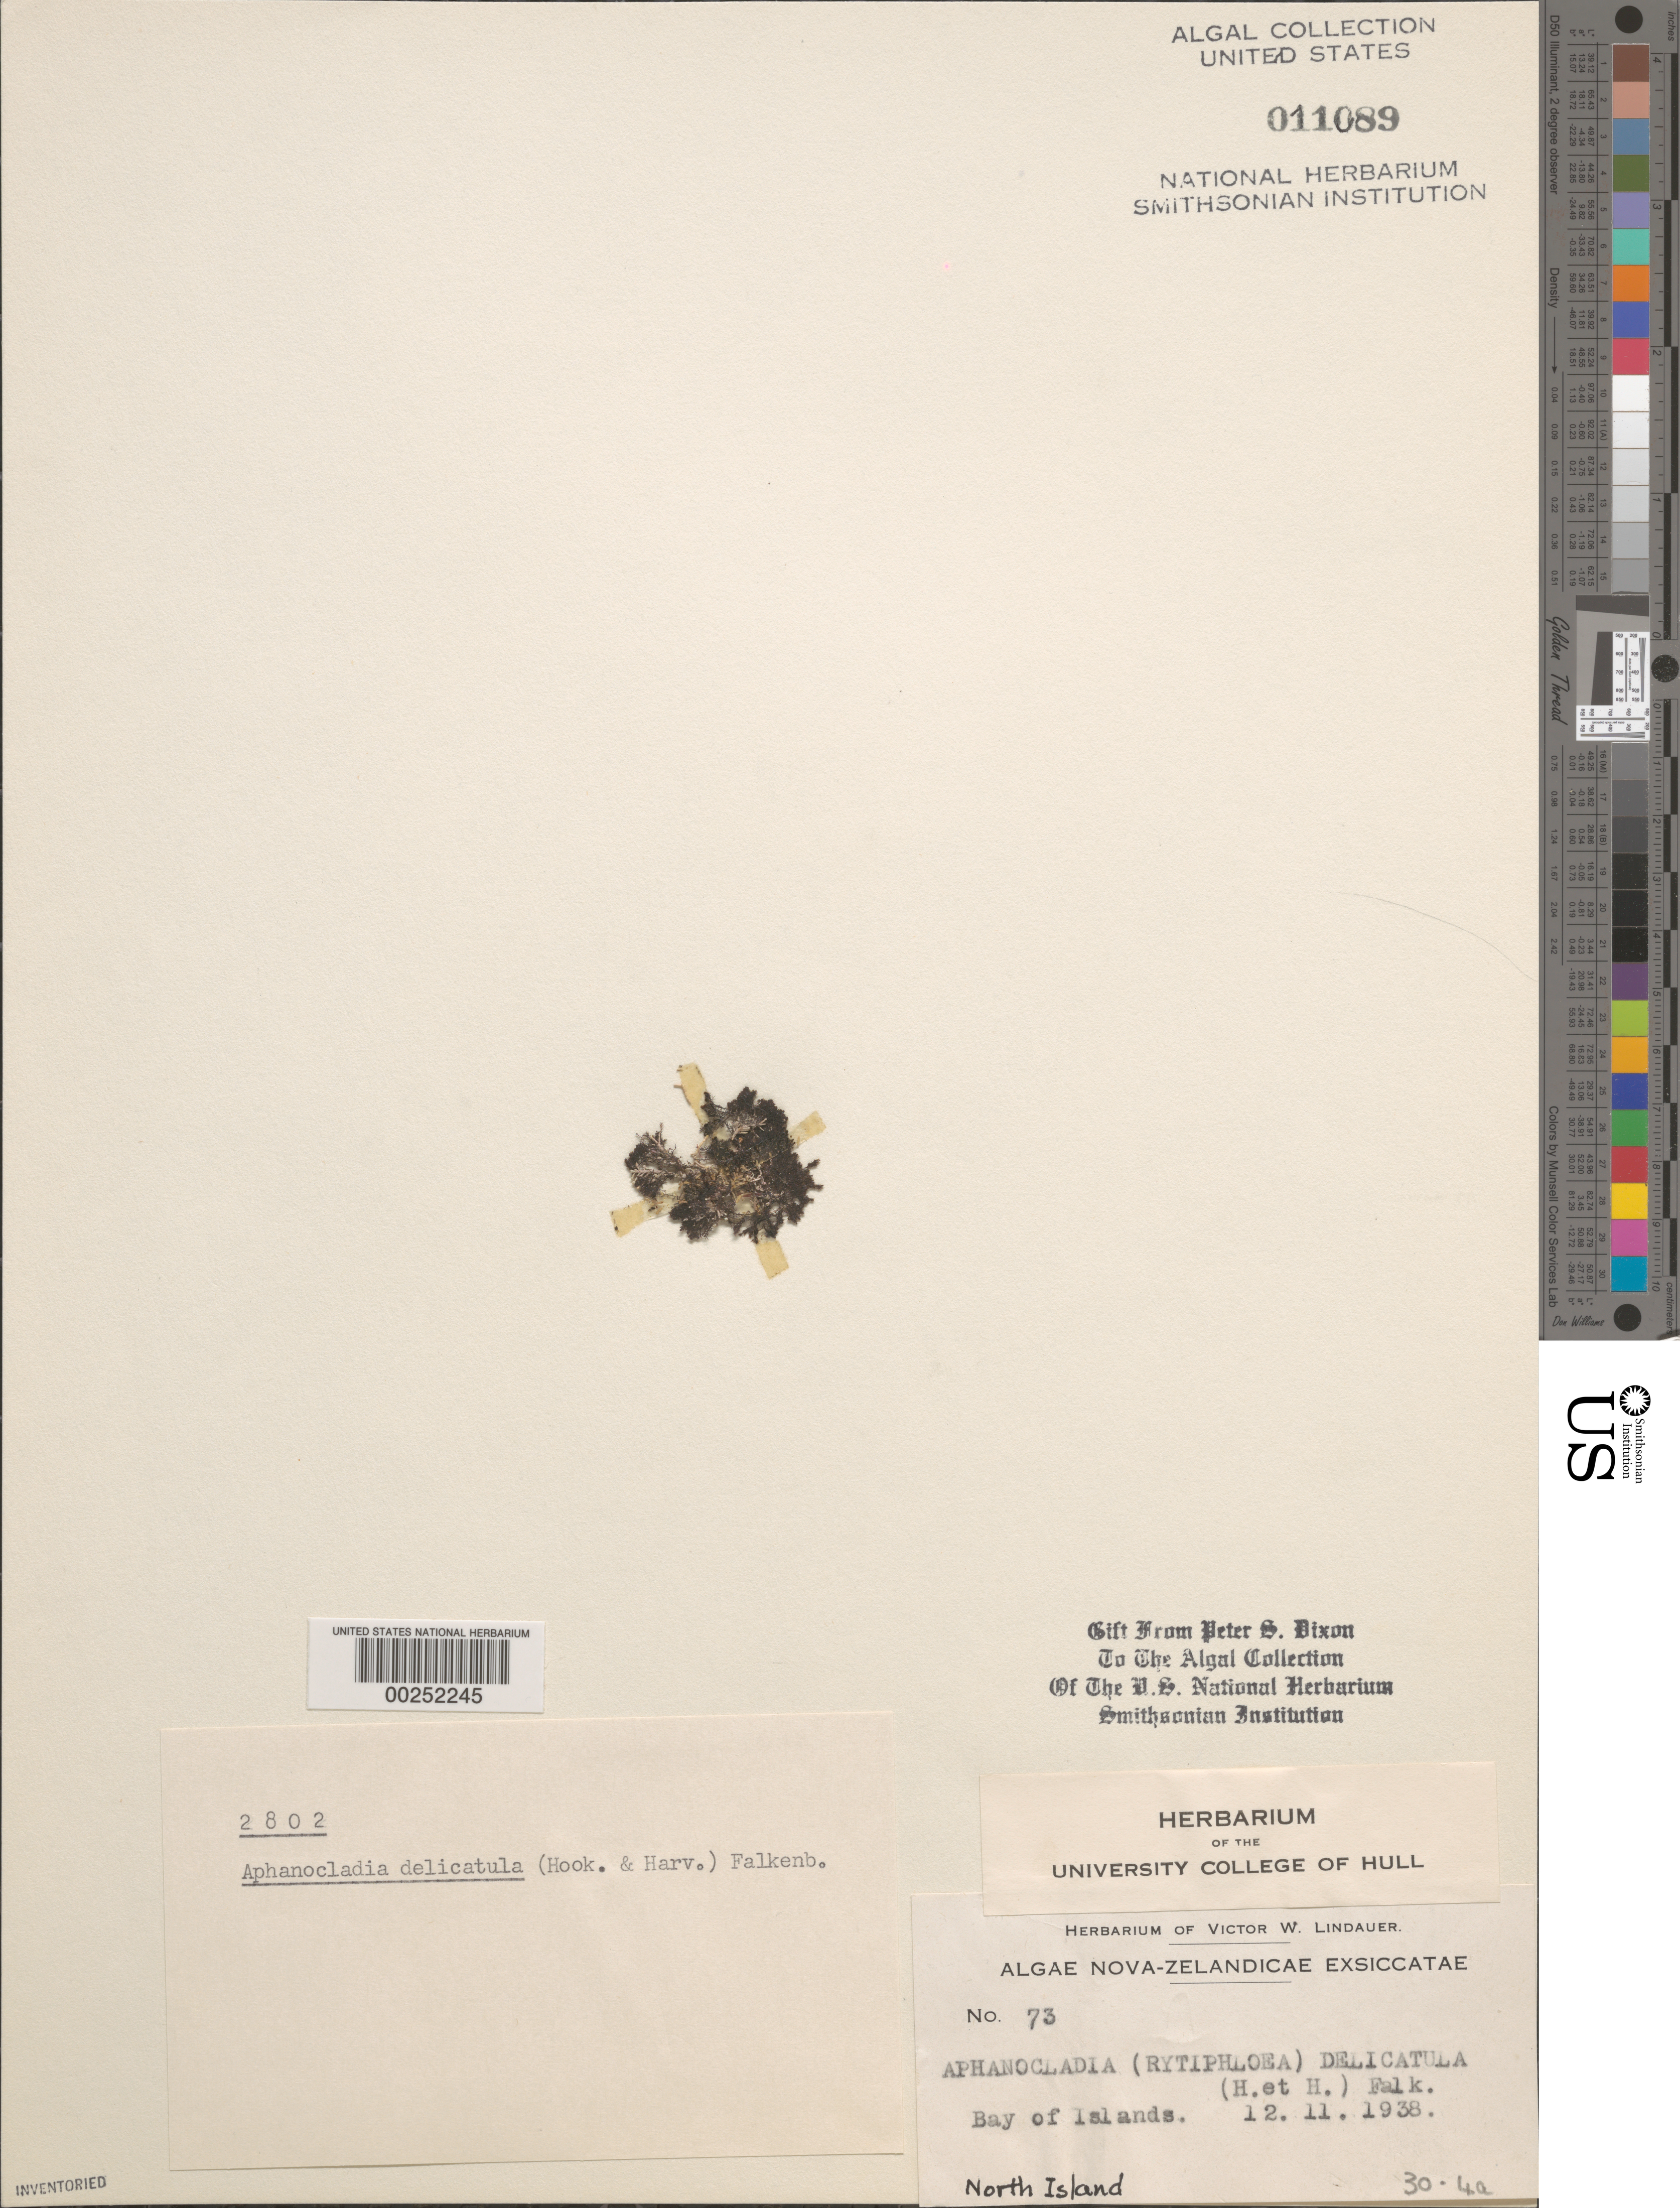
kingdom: Plantae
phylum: Rhodophyta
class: Florideophyceae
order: Ceramiales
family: Rhodomelaceae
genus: Aphanocladia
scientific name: Aphanocladia delicatula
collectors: V. Lindauer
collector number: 73 & PSD 2802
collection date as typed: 12 Nov 1938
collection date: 1938-11-12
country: New Zealand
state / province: Northland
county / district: Far North District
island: North Island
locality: Bay of Islands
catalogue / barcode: US 11089